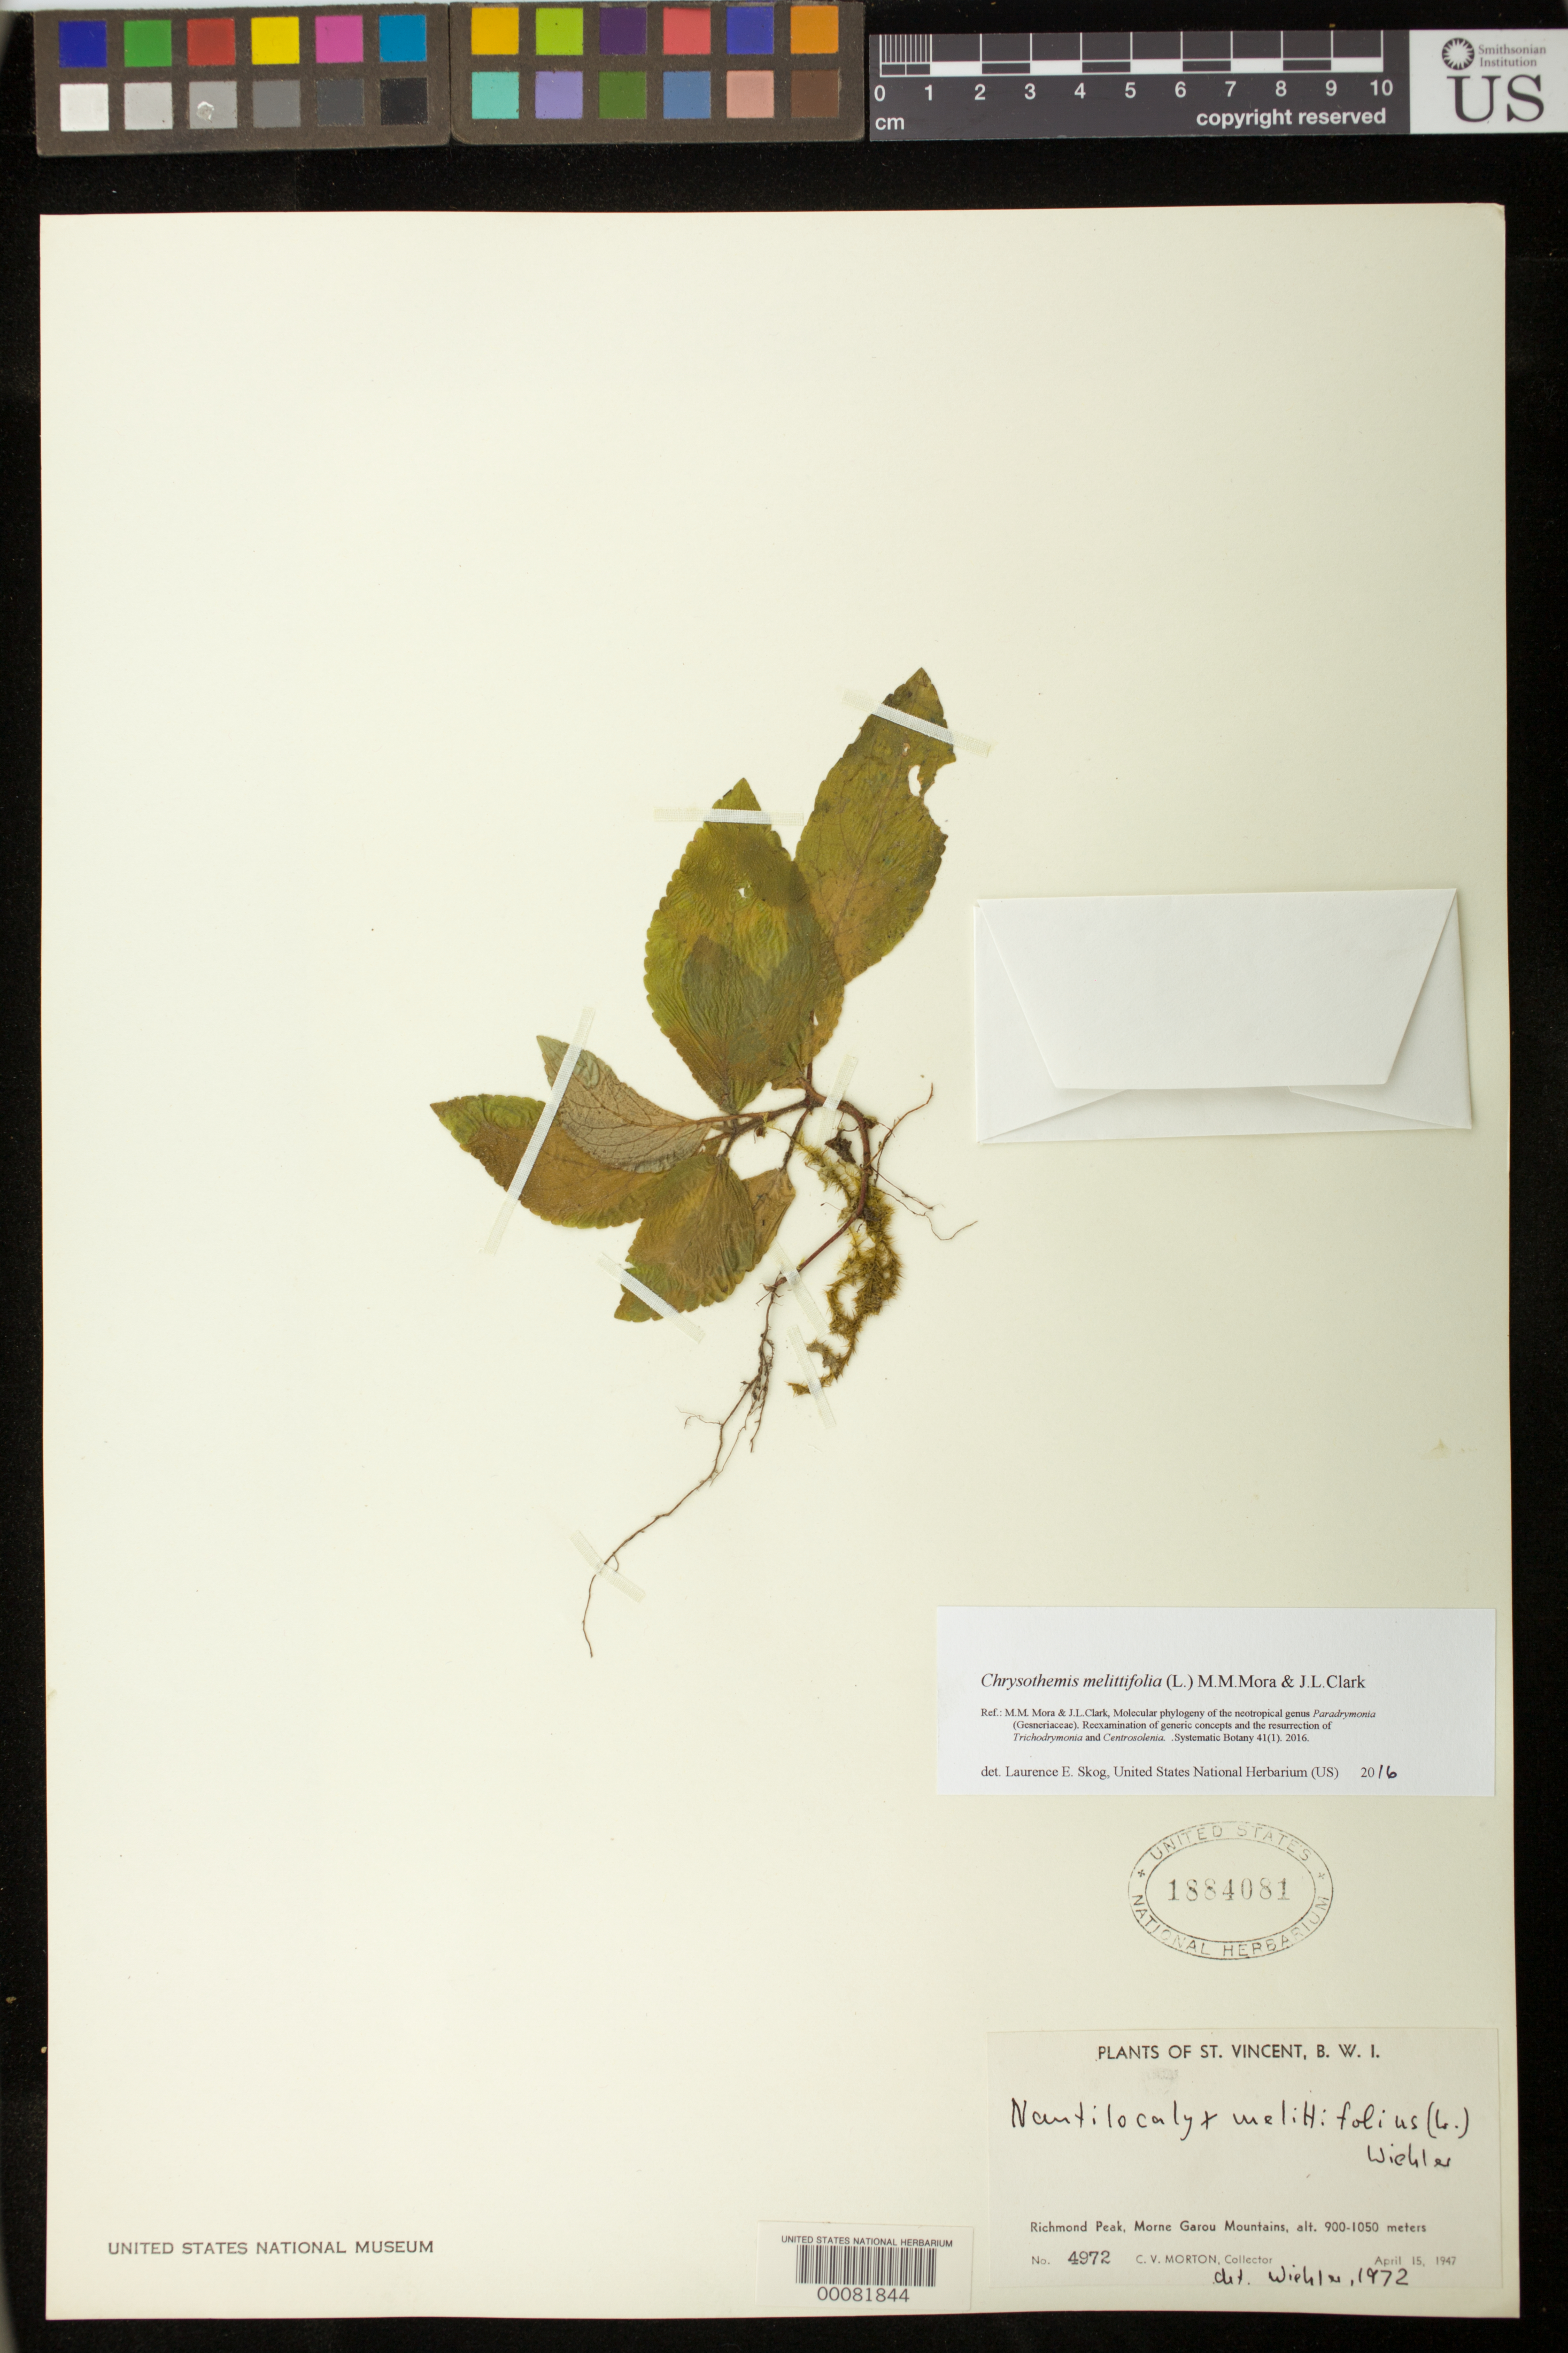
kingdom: Plantae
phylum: Tracheophyta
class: Magnoliopsida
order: Lamiales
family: Gesneriaceae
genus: Chrysothemis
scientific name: Chrysothemis melittifolia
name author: (L.) M.M. Mora & J.L. Clark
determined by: Skog, Laurence E.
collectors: C. V. Morton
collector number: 4972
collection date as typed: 15 Apr 1947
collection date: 1947-04-15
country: St. Vincent - Grenadines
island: St. Vincent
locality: Richmond Peak, Morne Garou Mountains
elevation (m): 900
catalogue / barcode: US 1884081